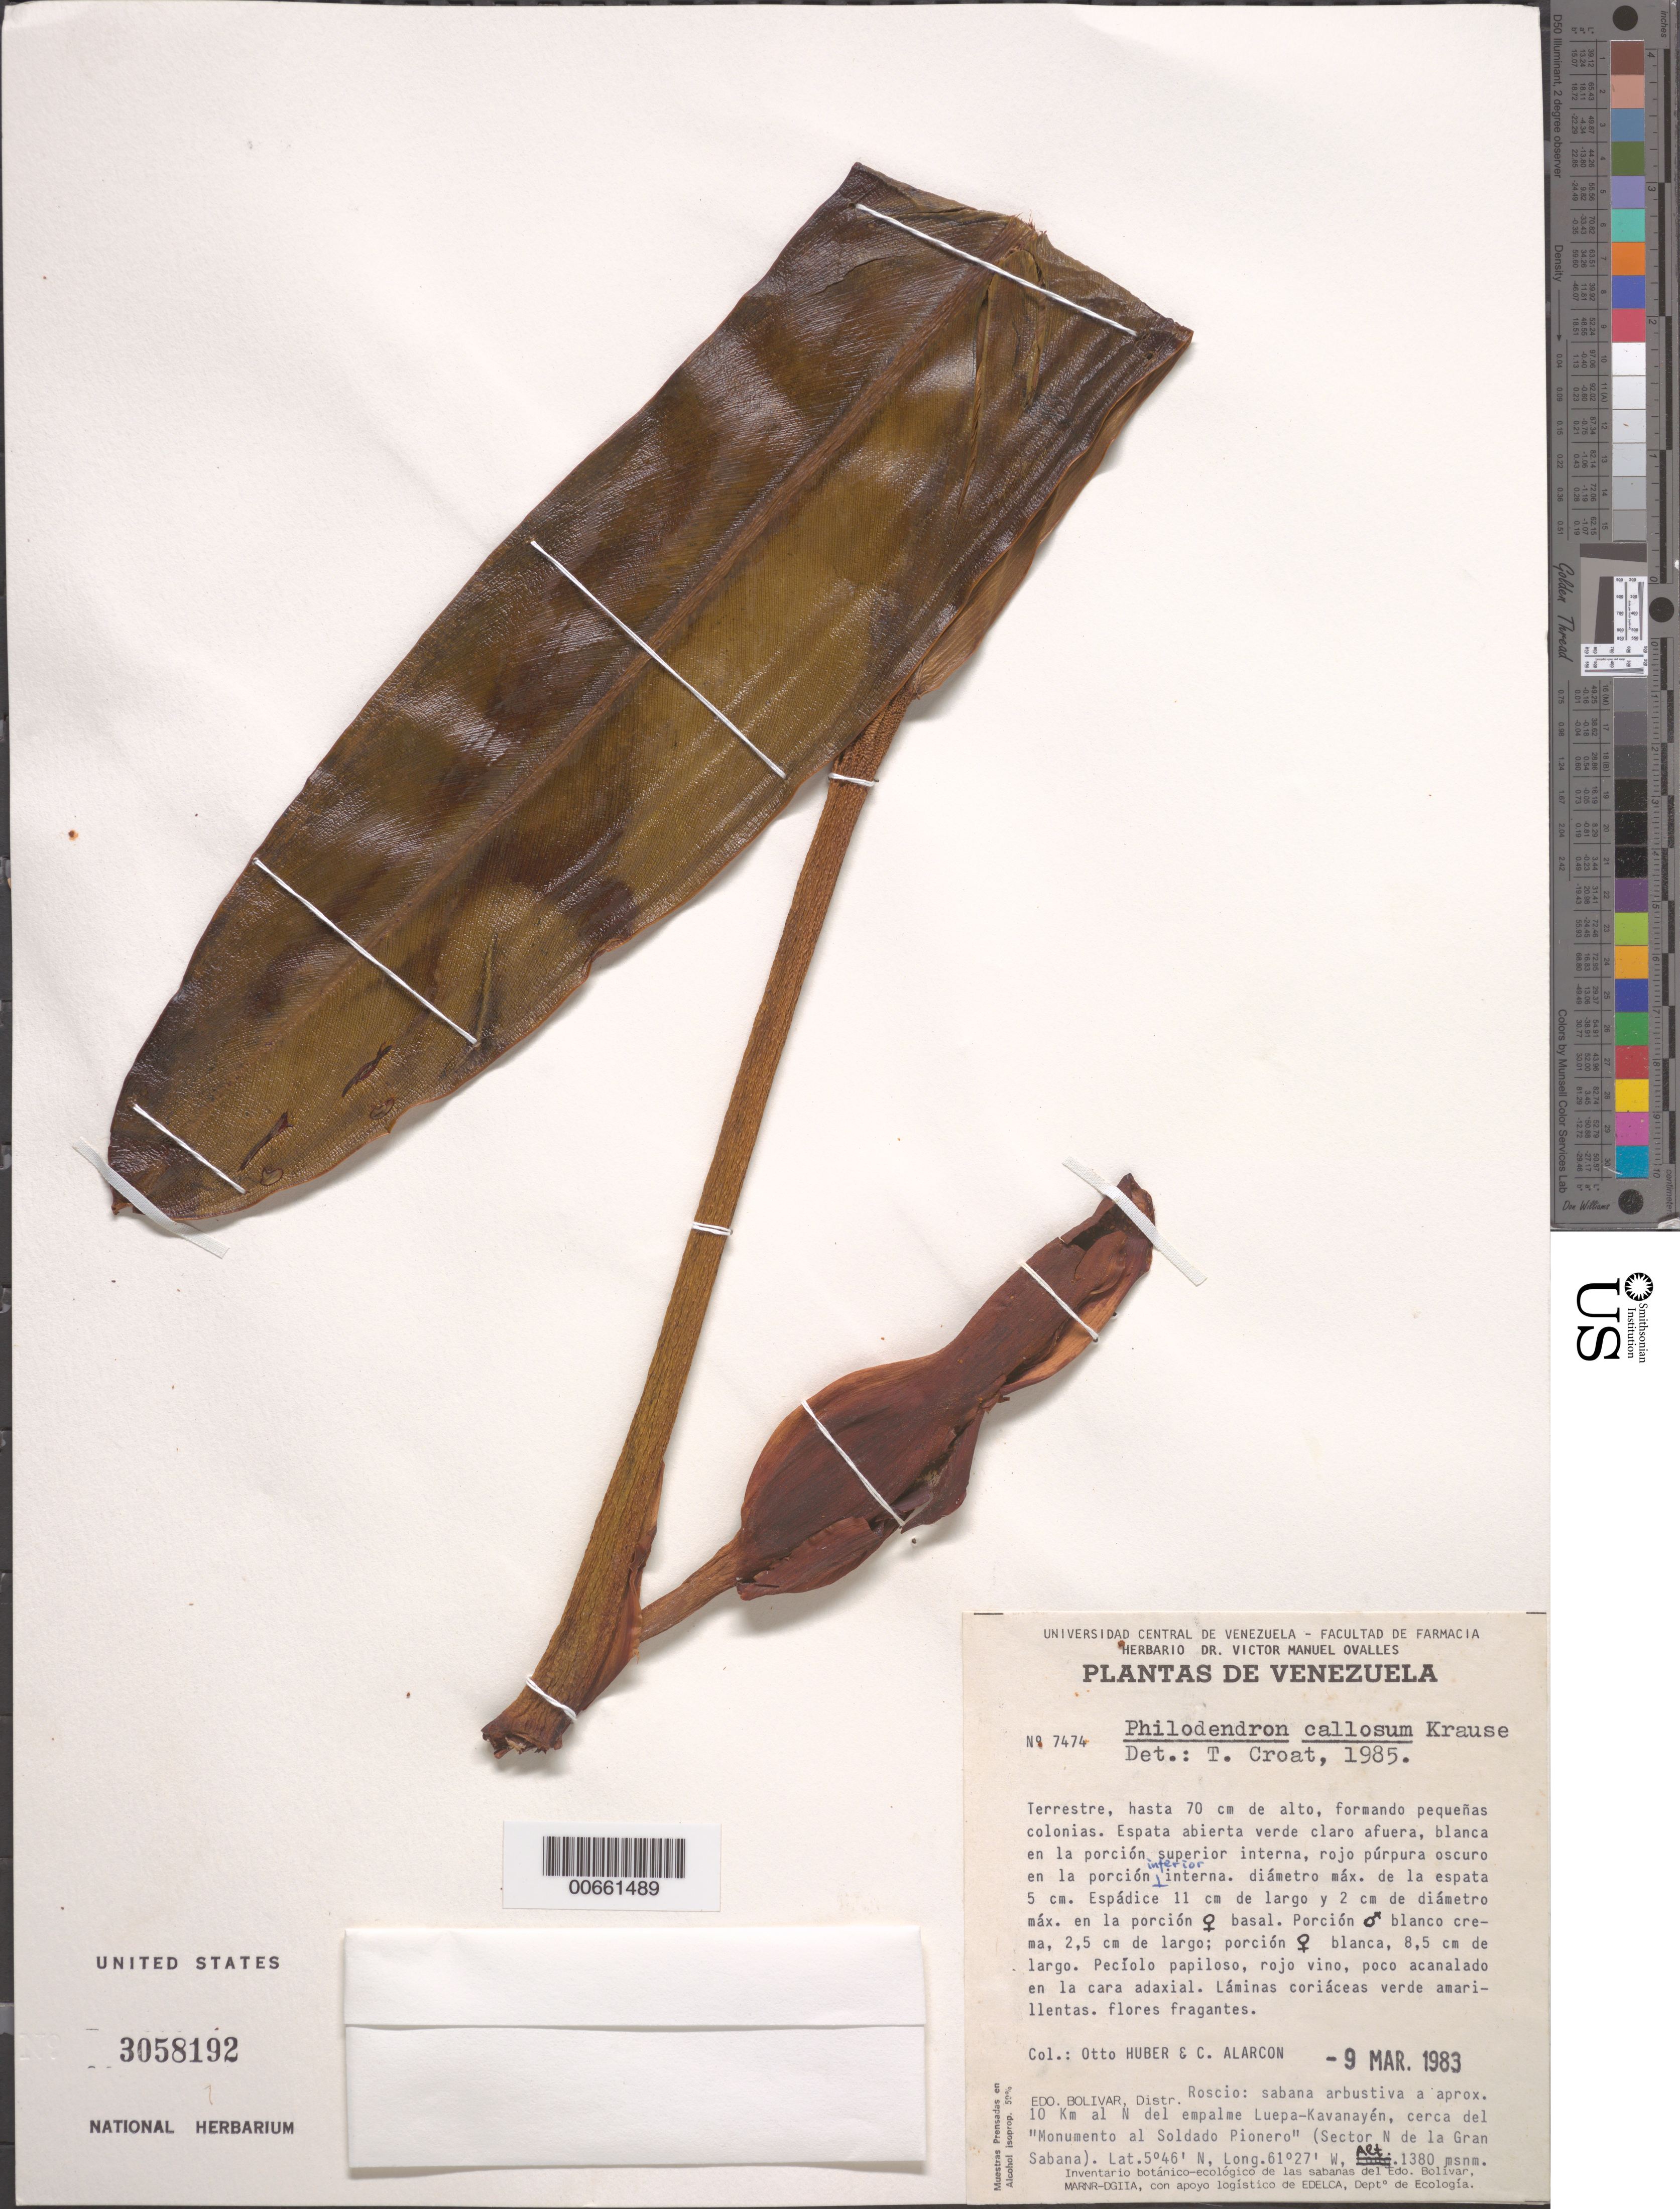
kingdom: Plantae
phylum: Tracheophyta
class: Liliopsida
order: Alismatales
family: Araceae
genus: Philodendron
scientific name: Philodendron callosum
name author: K. Krause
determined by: Croat, Thomas B., Missouri Botanical Garden (MO)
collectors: O. Huber & C. Alarcon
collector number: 7474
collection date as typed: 9-Mar-83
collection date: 1983-03-09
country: Venezuela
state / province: Bolívar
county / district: Roscio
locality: Luepa-Kavanayen junction, 10 km N, N of Gran Sabana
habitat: Savanna with trees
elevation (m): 1380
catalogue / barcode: US 3058192